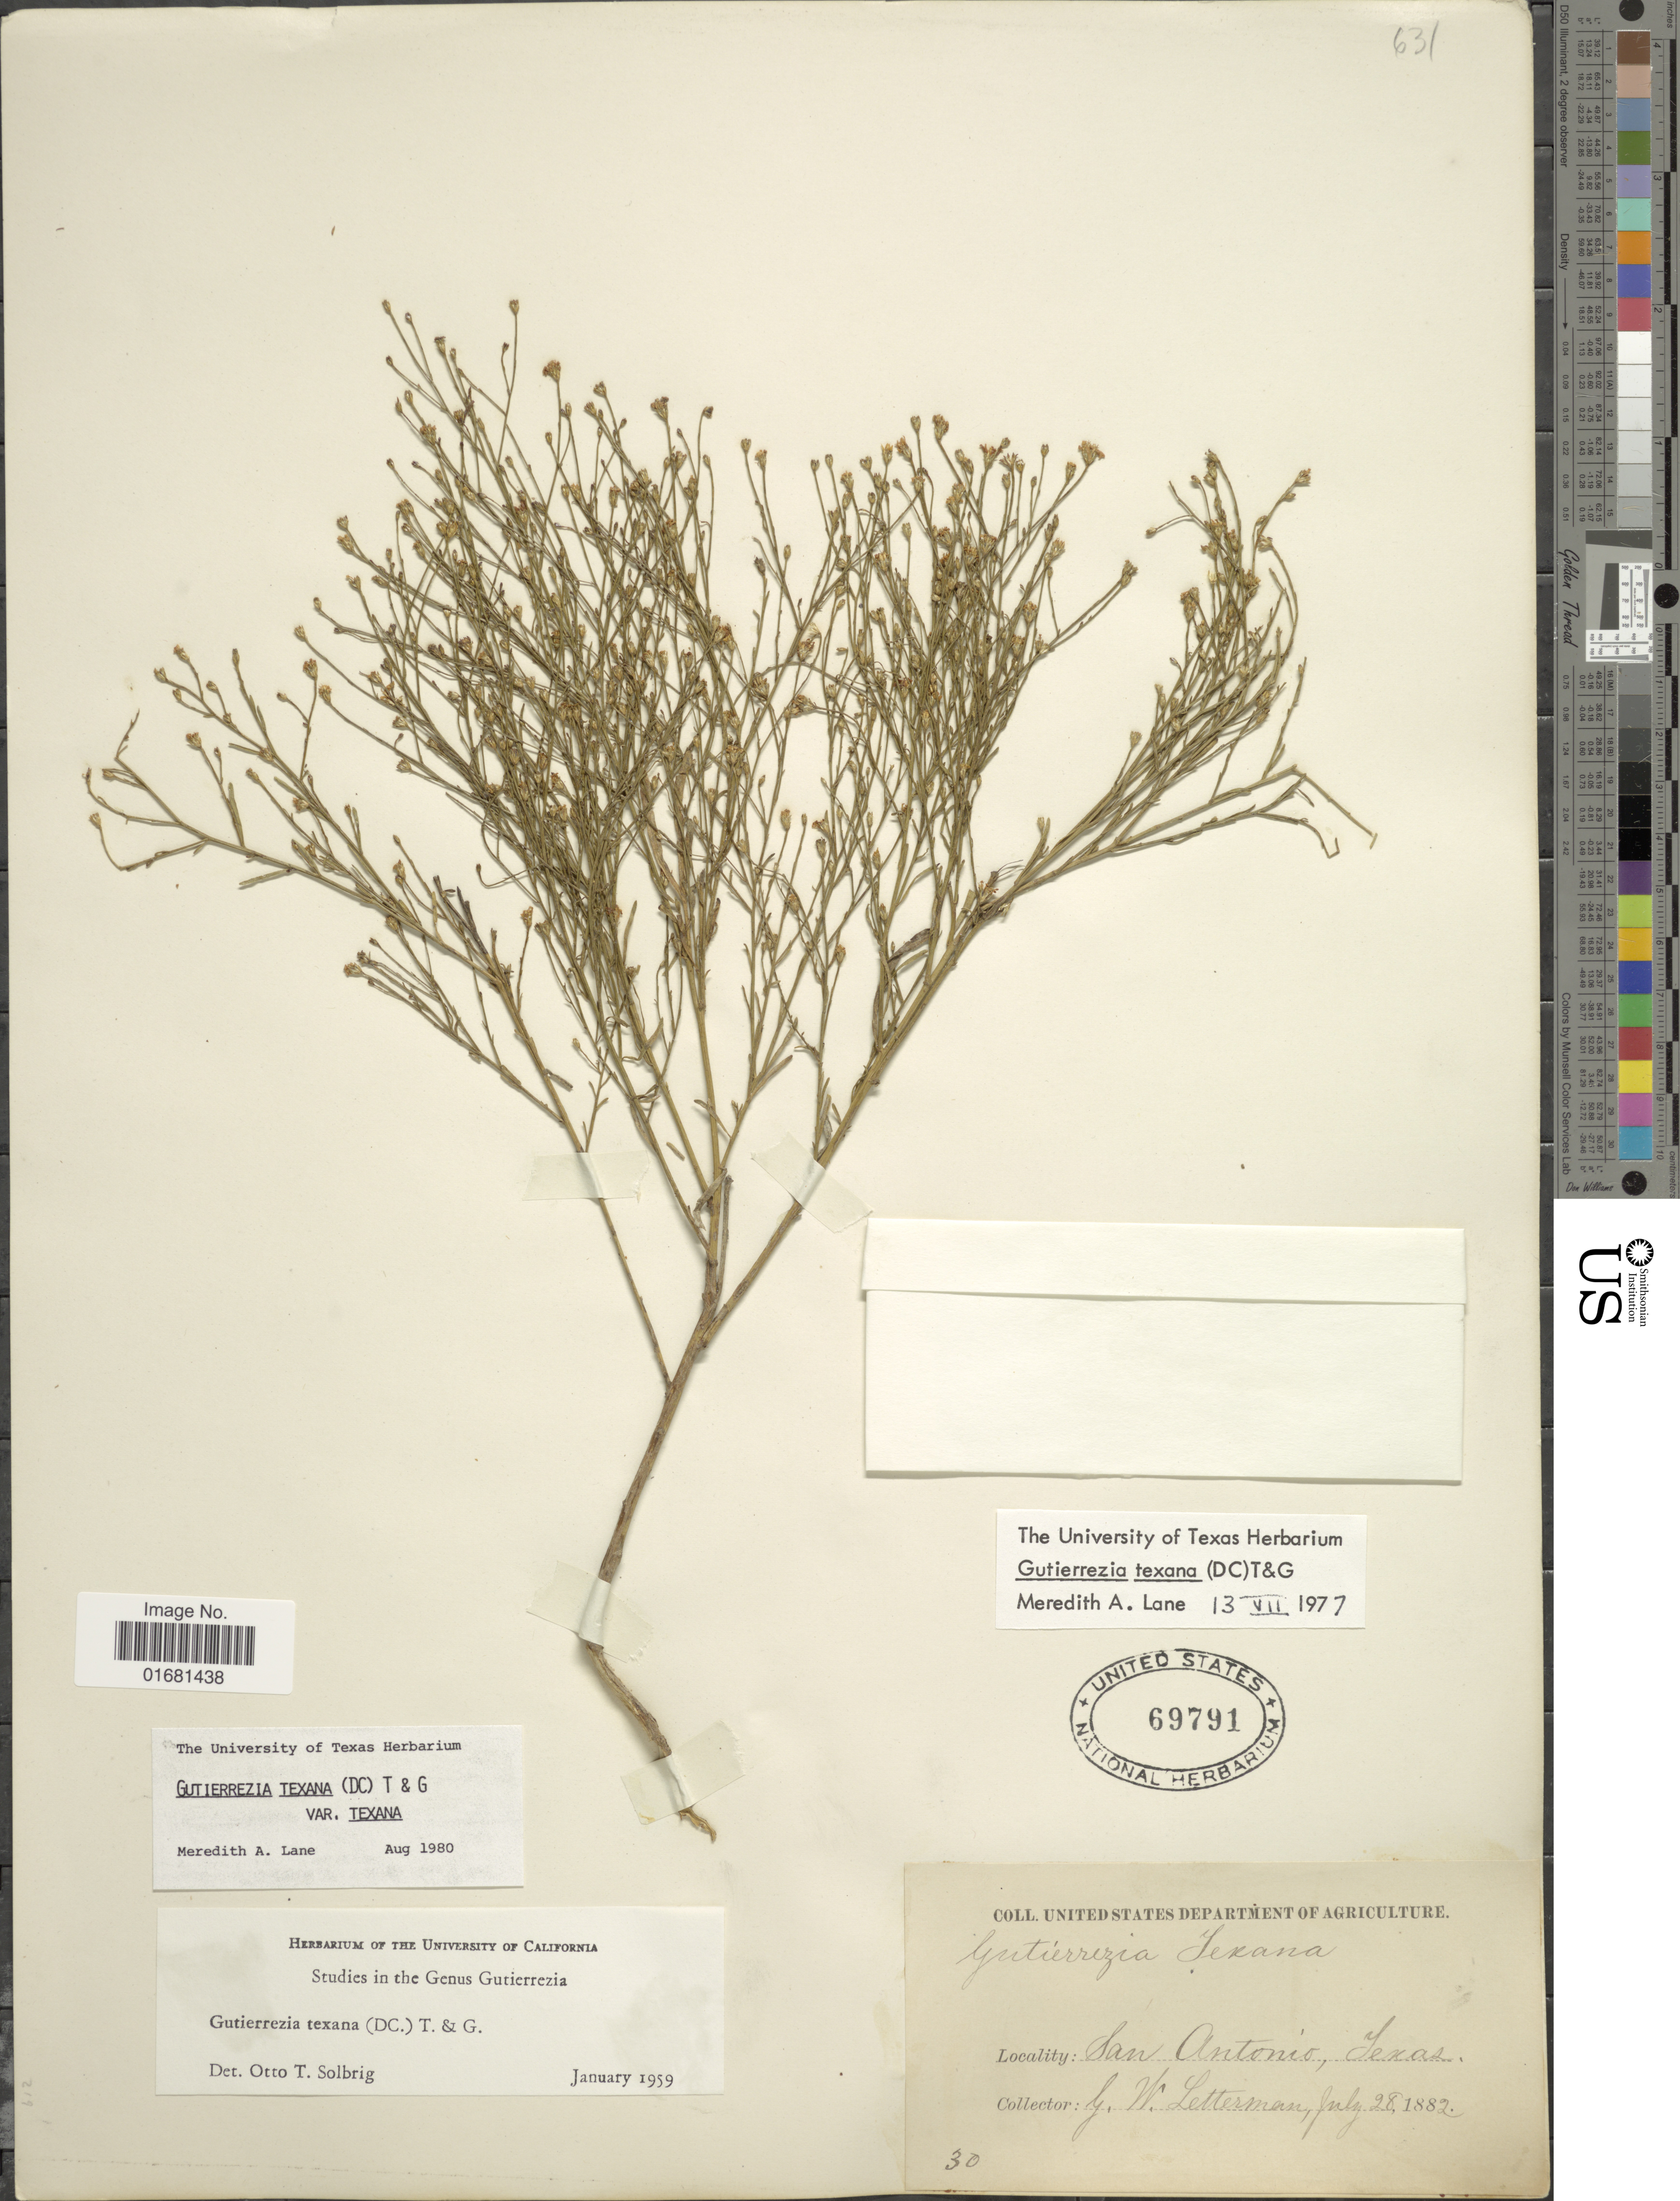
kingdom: Plantae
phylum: Tracheophyta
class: Magnoliopsida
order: Asterales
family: Asteraceae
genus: Gutierrezia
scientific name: Gutierrezia texana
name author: (DC.) Torr. & A. Gray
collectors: G. W. Letterman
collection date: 1882-07-28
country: United States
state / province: Texas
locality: San Antonio Texas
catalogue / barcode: US 69791